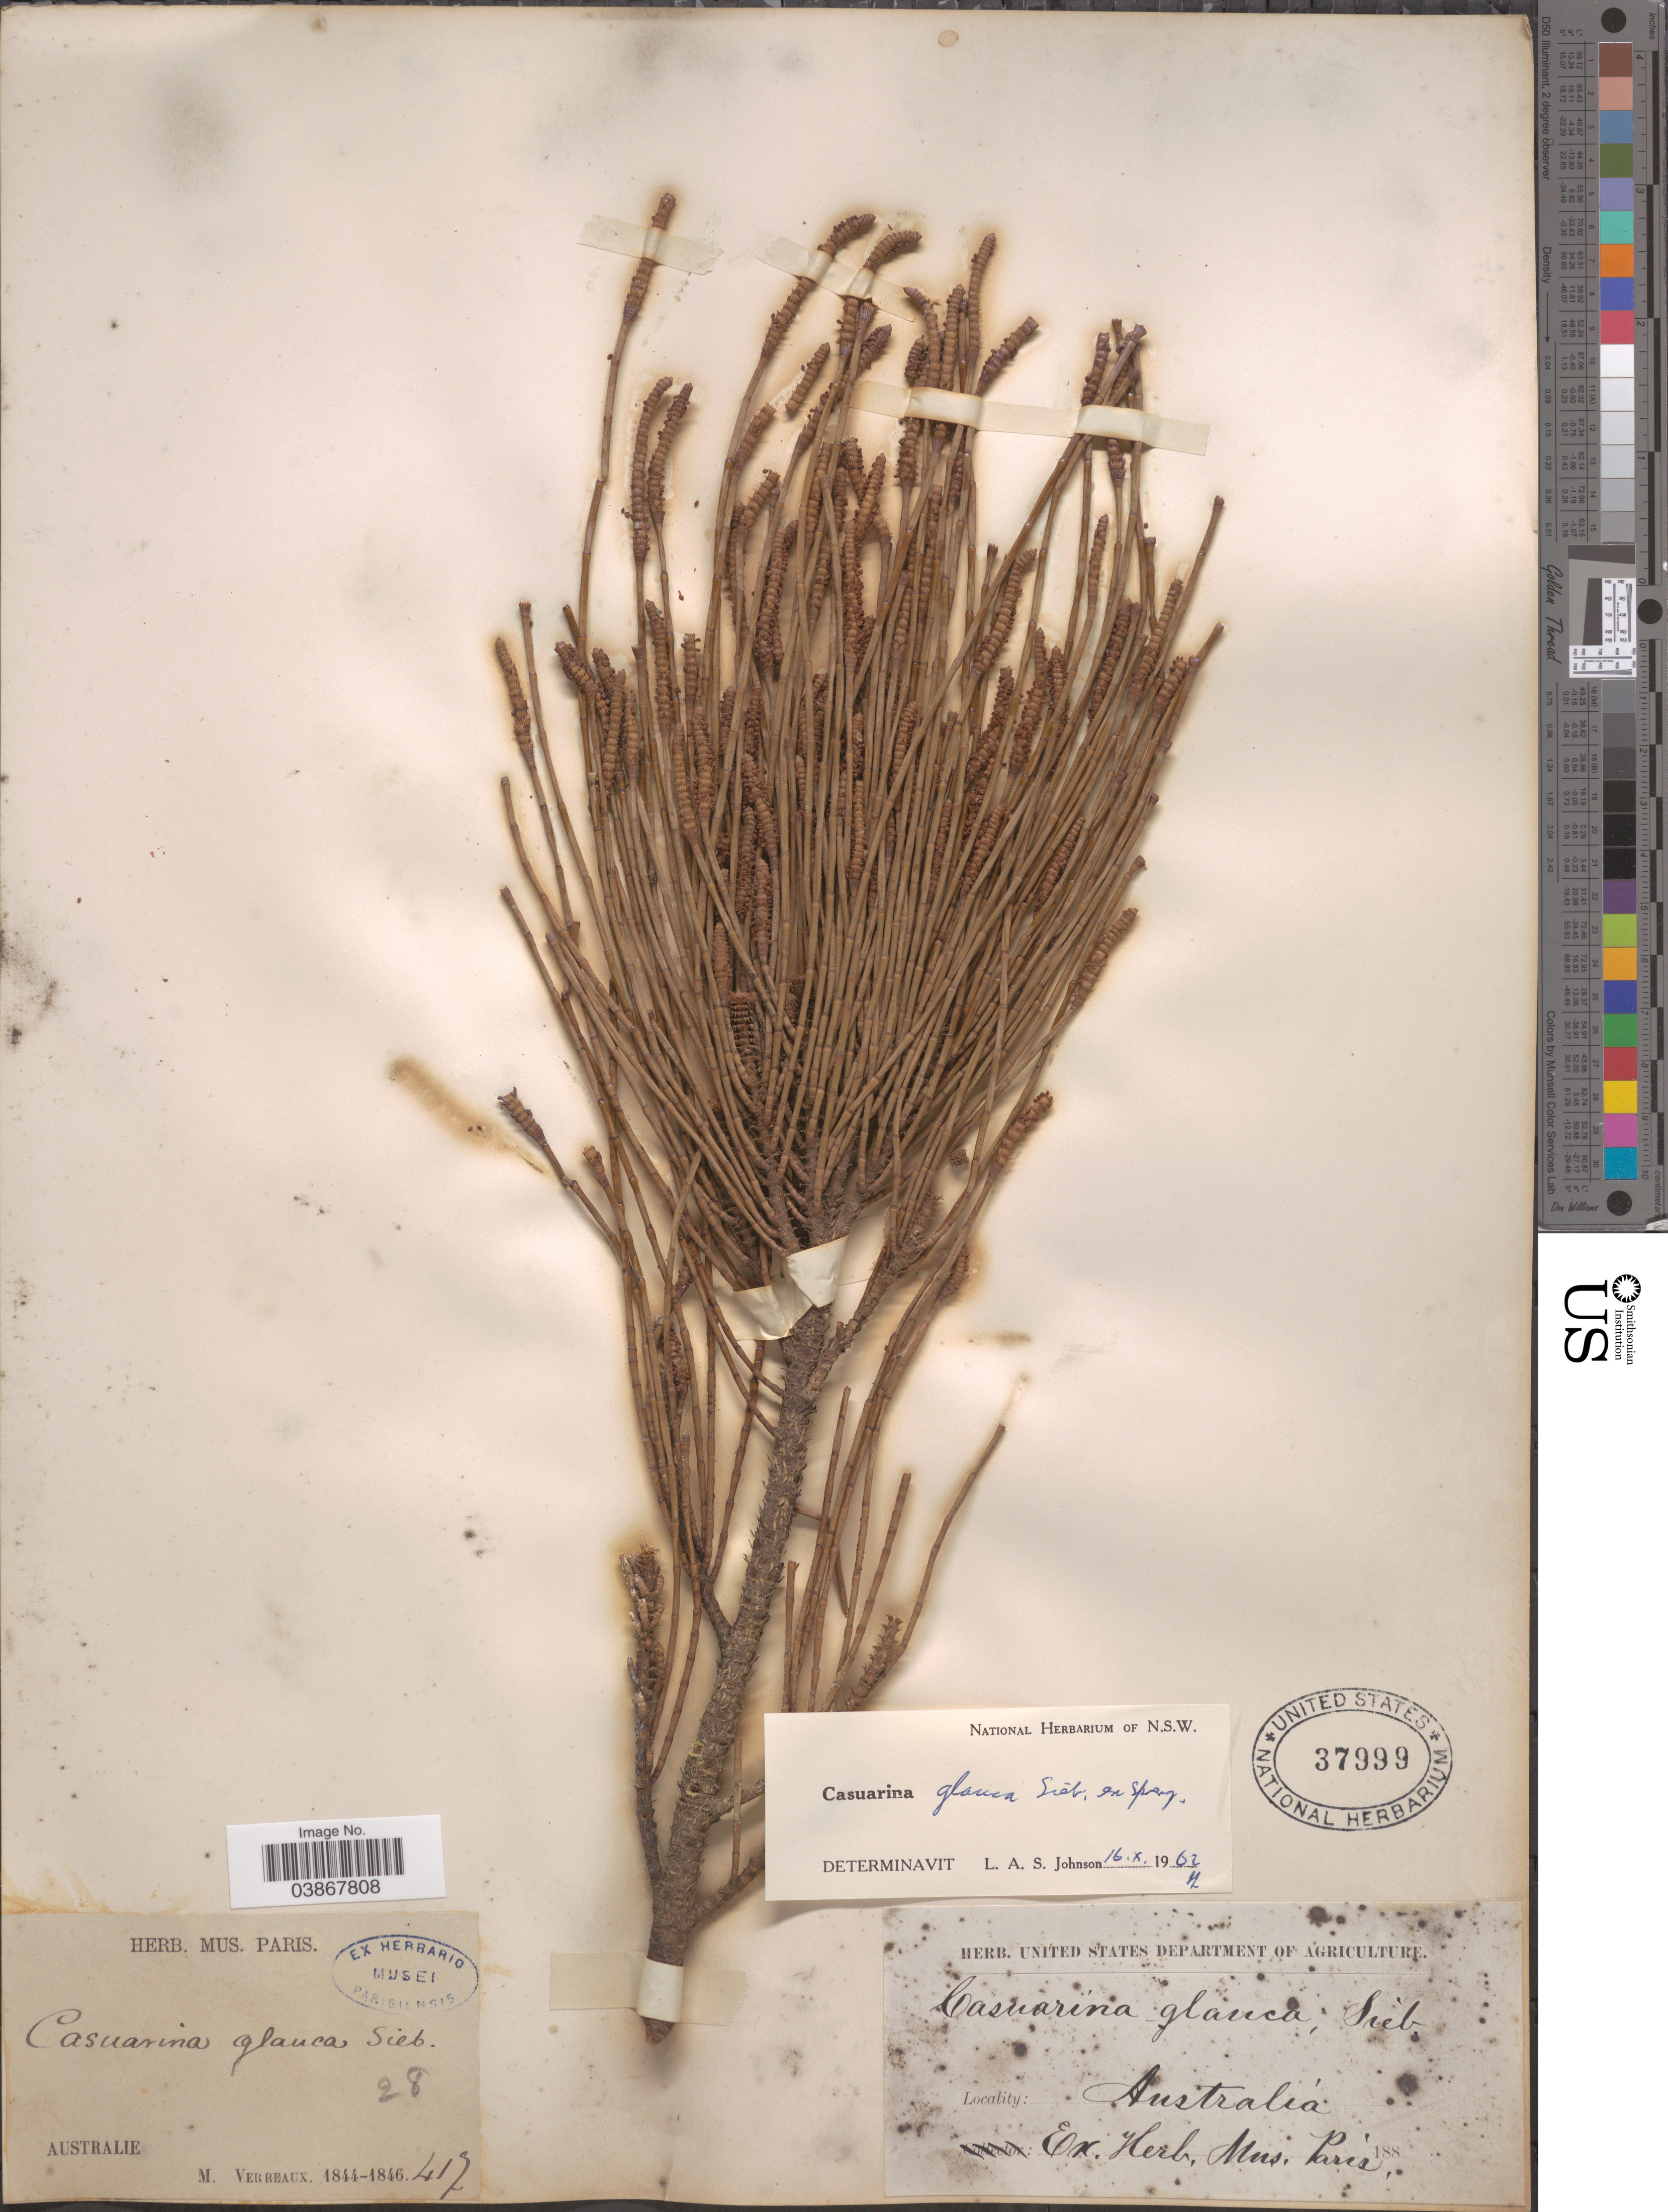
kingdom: Plantae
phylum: Tracheophyta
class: Magnoliopsida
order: Fagales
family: Casuarinaceae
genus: Casuarina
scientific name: Casuarina glauca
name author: Sieber ex Spreng.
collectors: M. Verreaux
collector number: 417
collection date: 1844/1846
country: Australia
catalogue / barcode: US 37999